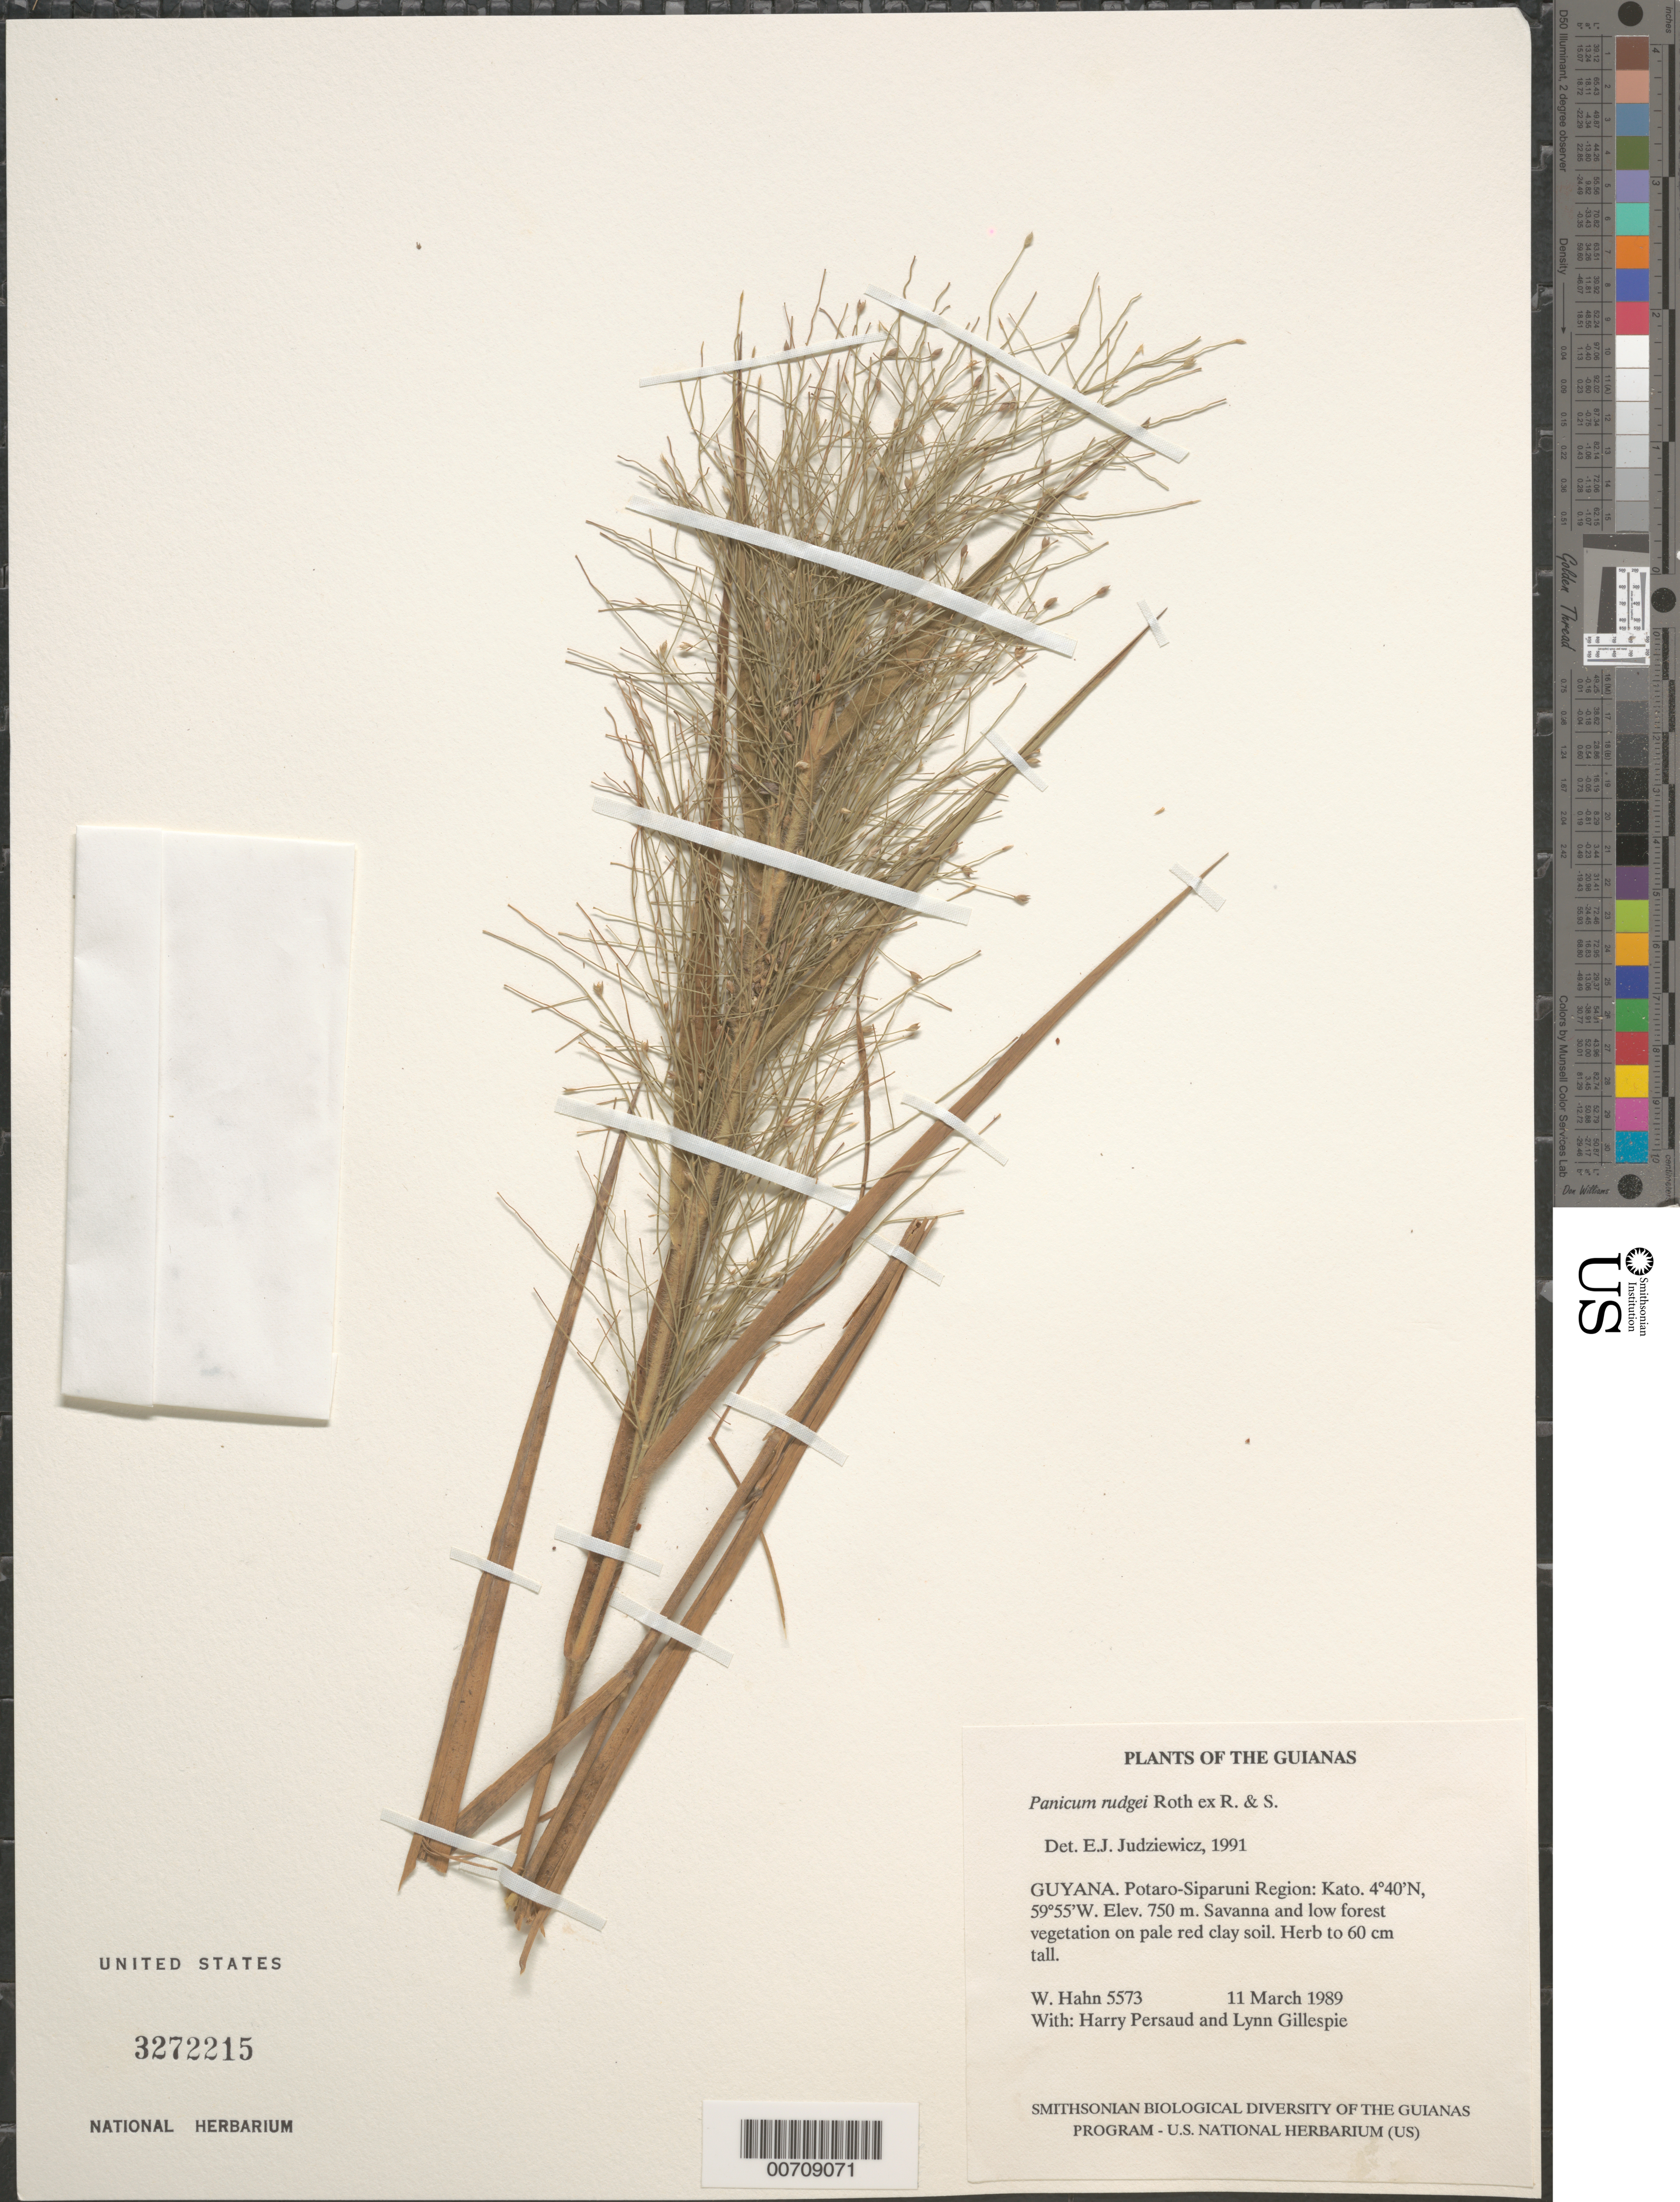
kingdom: Plantae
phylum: Tracheophyta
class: Liliopsida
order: Poales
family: Poaceae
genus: Panicum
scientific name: Panicum rudgei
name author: Roem. & Schult.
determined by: Judziewicz, E. J.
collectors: W. Hahn, H. Persaud & L. J. Gillespie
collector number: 5573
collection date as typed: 11 March 1989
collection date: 1989-03-11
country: Guyana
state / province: Potaro-Siparuni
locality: Kato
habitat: Savanna and low forest vegetation on pale red clay soil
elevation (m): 750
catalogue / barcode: US 3272215